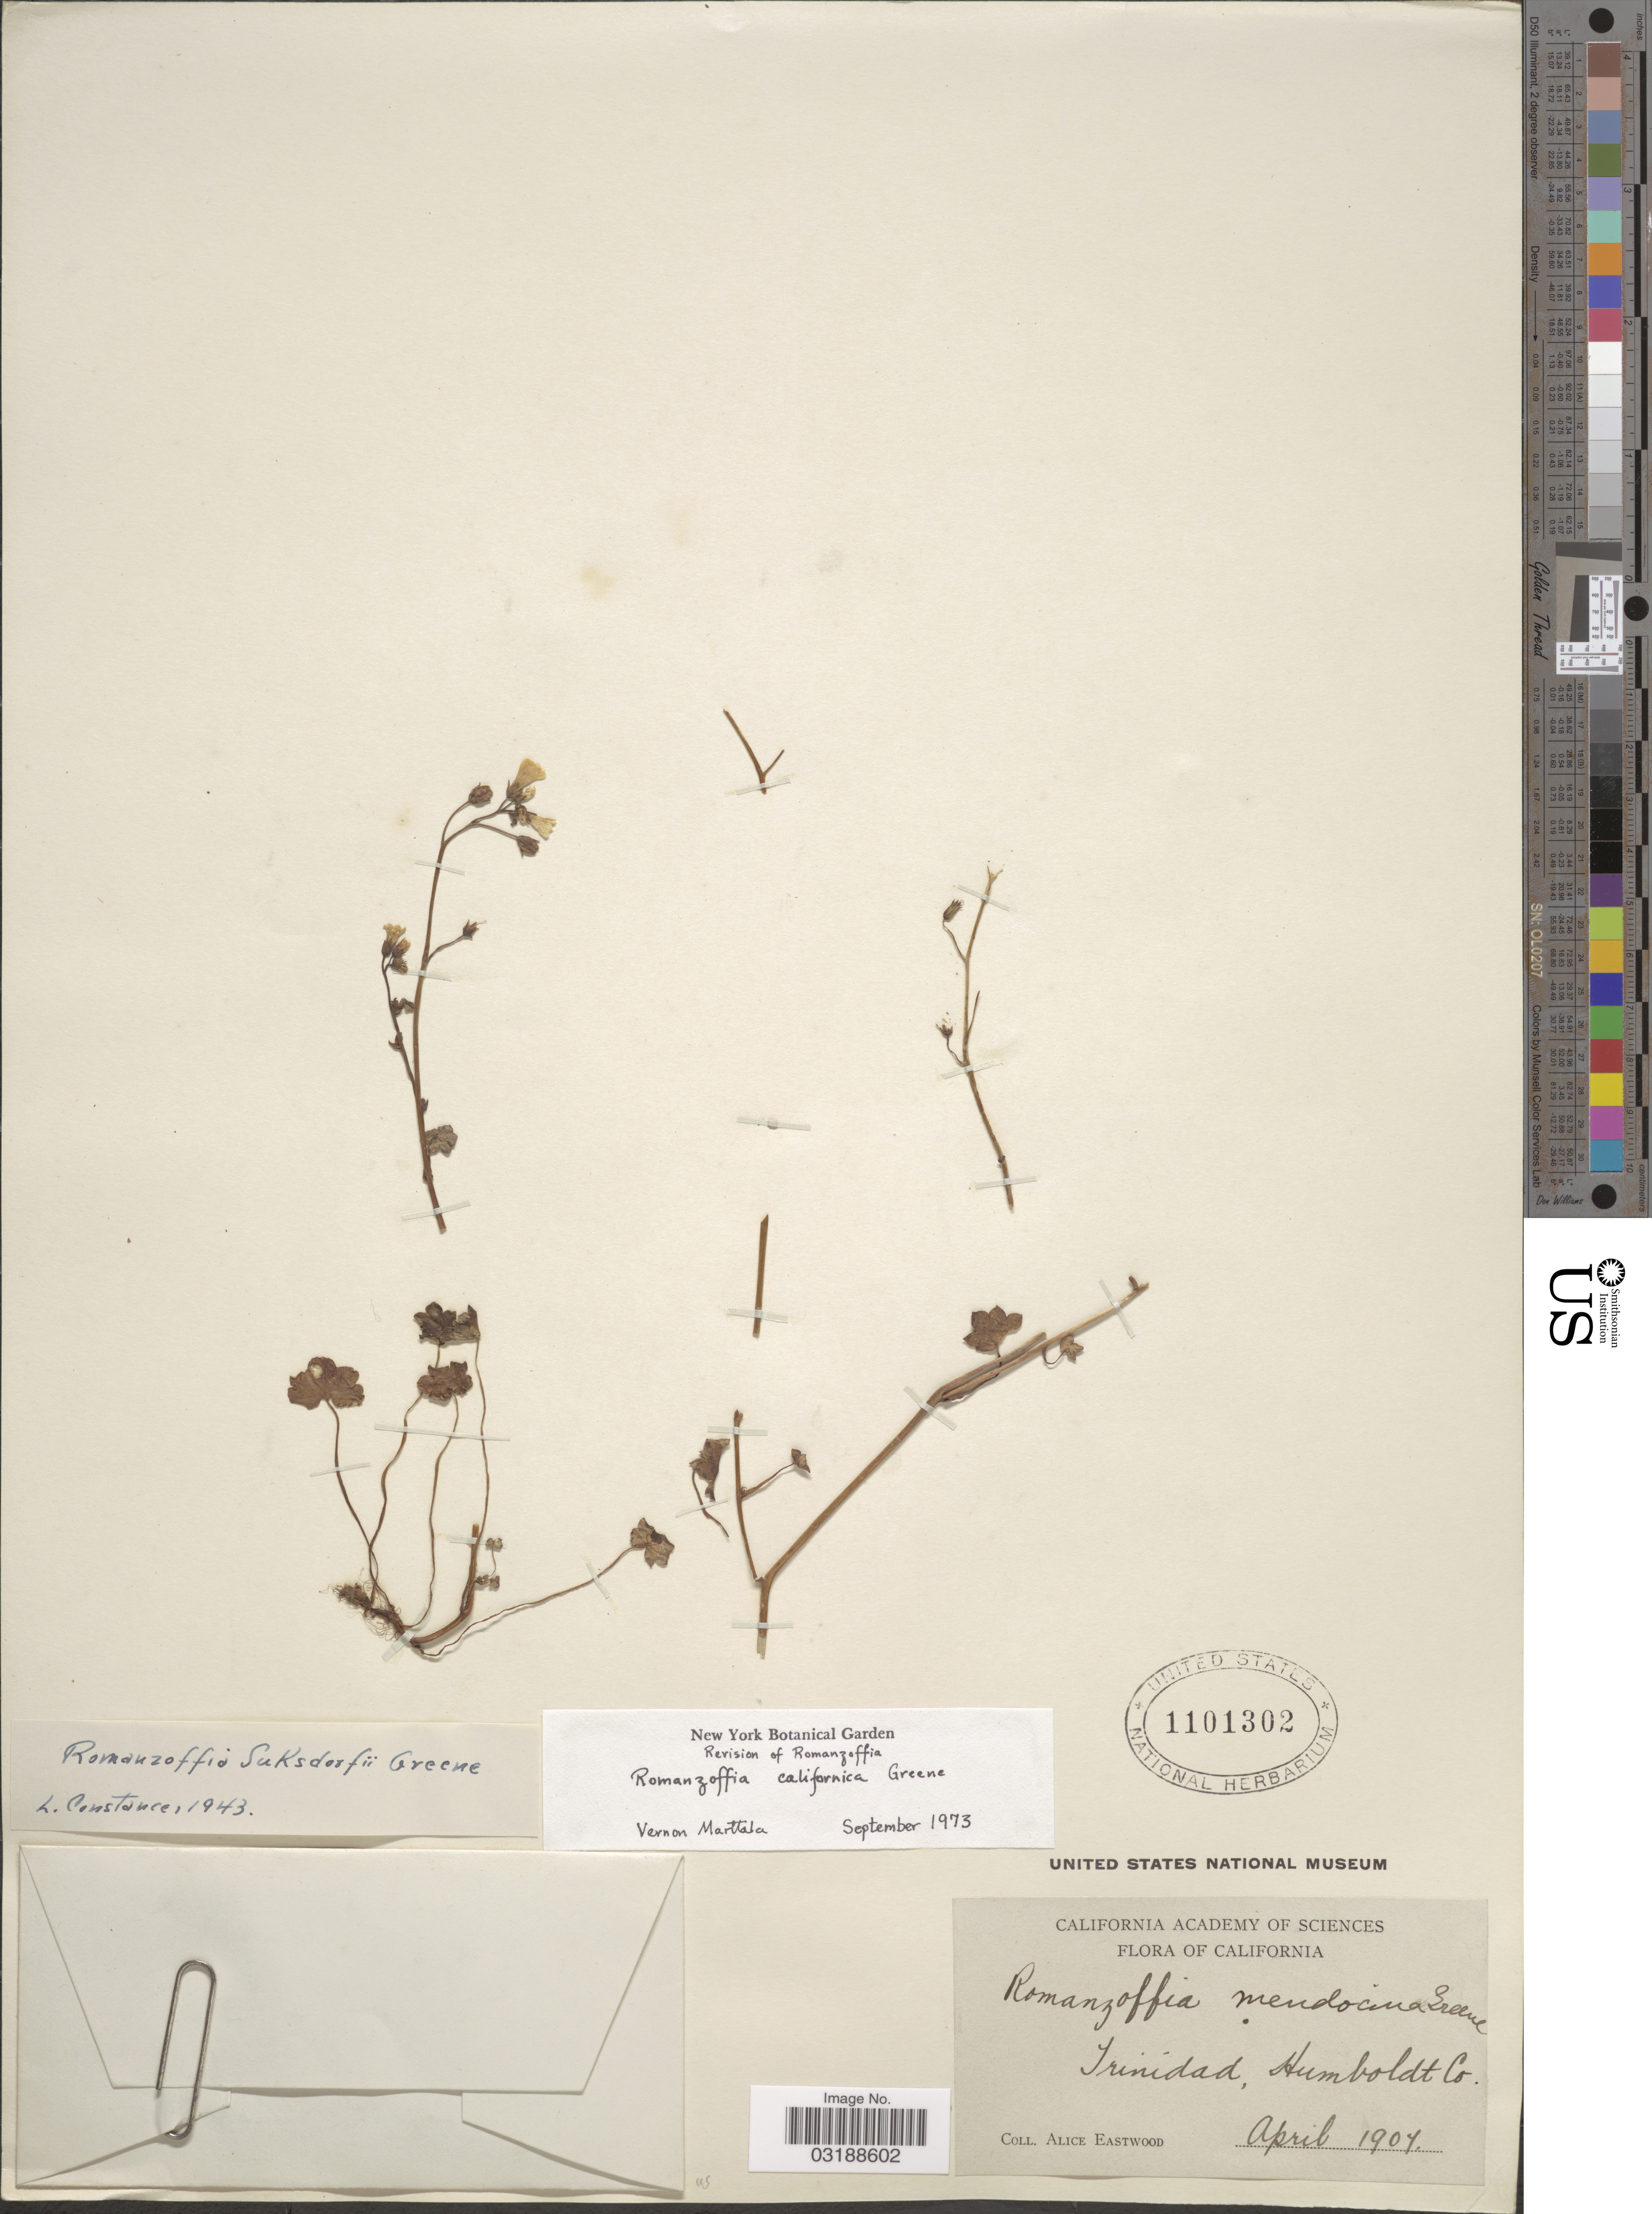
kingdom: Plantae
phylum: Tracheophyta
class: Magnoliopsida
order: Boraginales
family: Hydrophyllaceae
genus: Romanzoffia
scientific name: Romanzoffia californica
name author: Greene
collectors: A. Eastwood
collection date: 1907-04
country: United States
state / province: California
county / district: Humboldt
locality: Trinidad, Humboldt Co.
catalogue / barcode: US 1101302